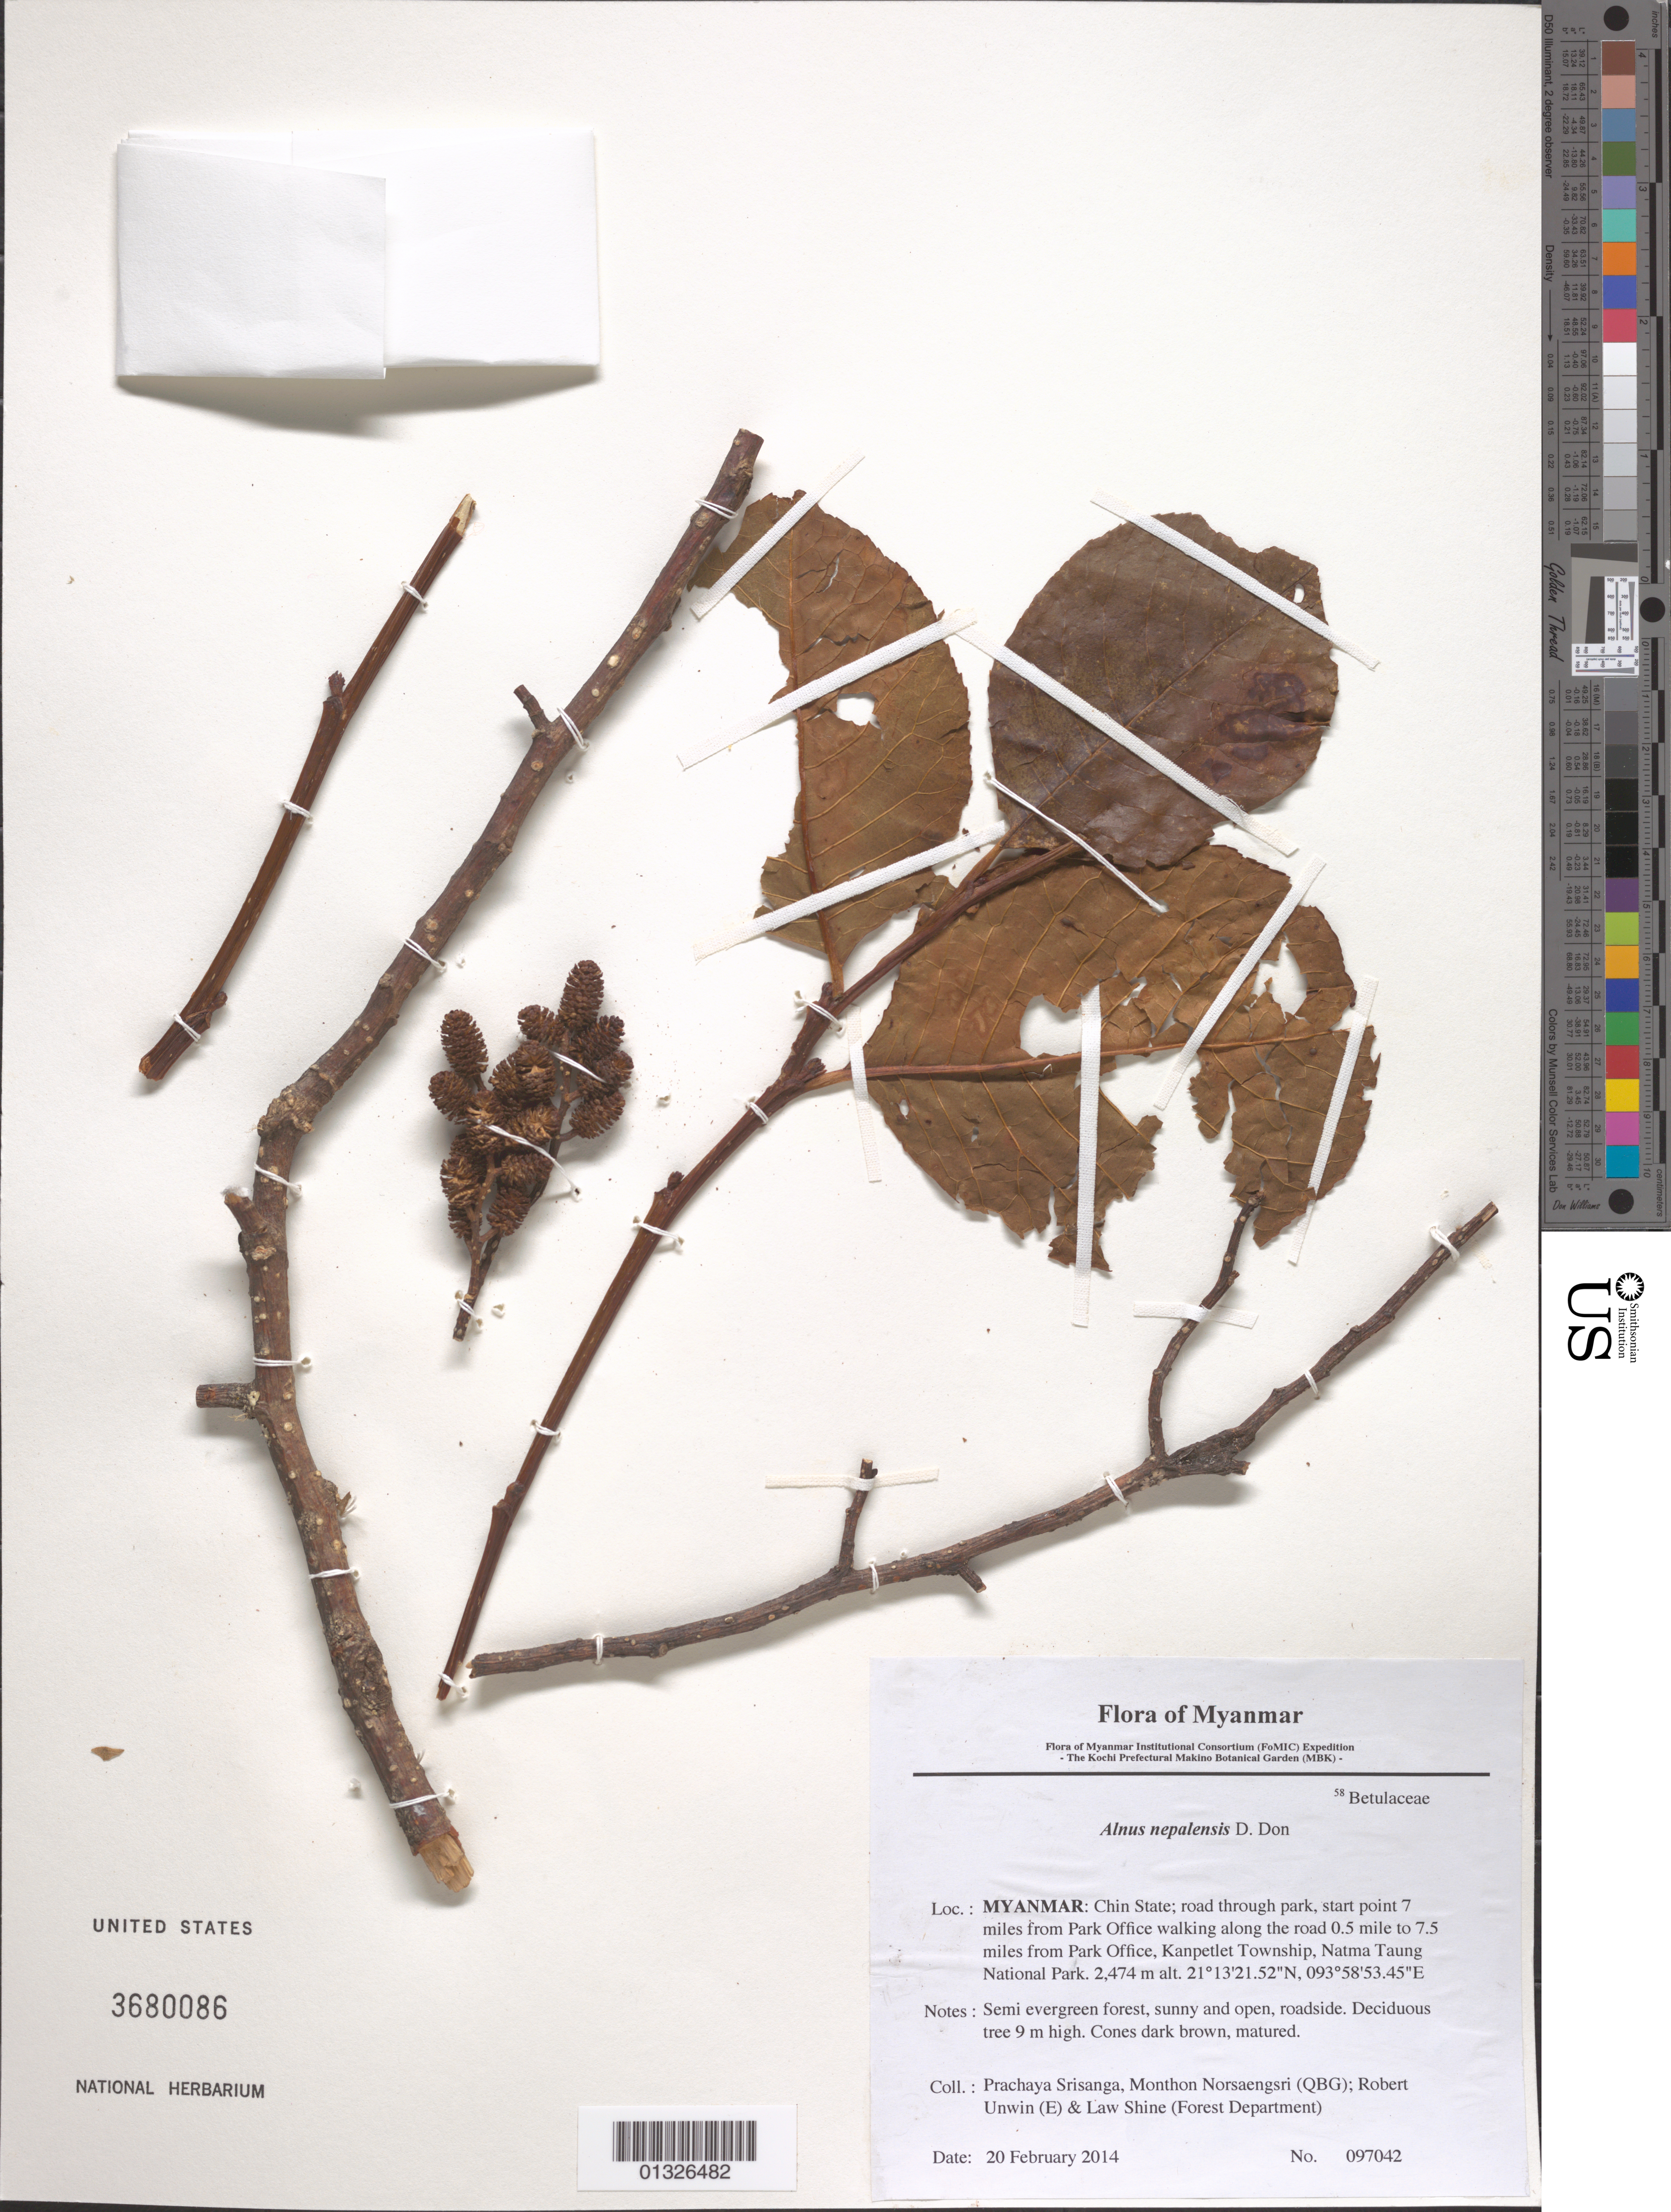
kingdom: Plantae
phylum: Tracheophyta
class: Magnoliopsida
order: Fagales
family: Betulaceae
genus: Alnus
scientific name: Alnus nepalensis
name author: D. Don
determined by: Fujikawa, Kazumi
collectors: P. Srisanga, M. Norsaengsri, R. Unwin & L. Shine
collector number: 97042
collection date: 2014-02-20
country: Myanmar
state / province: Chin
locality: Road through park, start point 7 miles from Park Office walking along the road 0.5 mile to 7.5 miles from Park Office, Kanpetlet Township, Natma Taung National Park.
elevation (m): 2474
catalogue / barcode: US 3680086